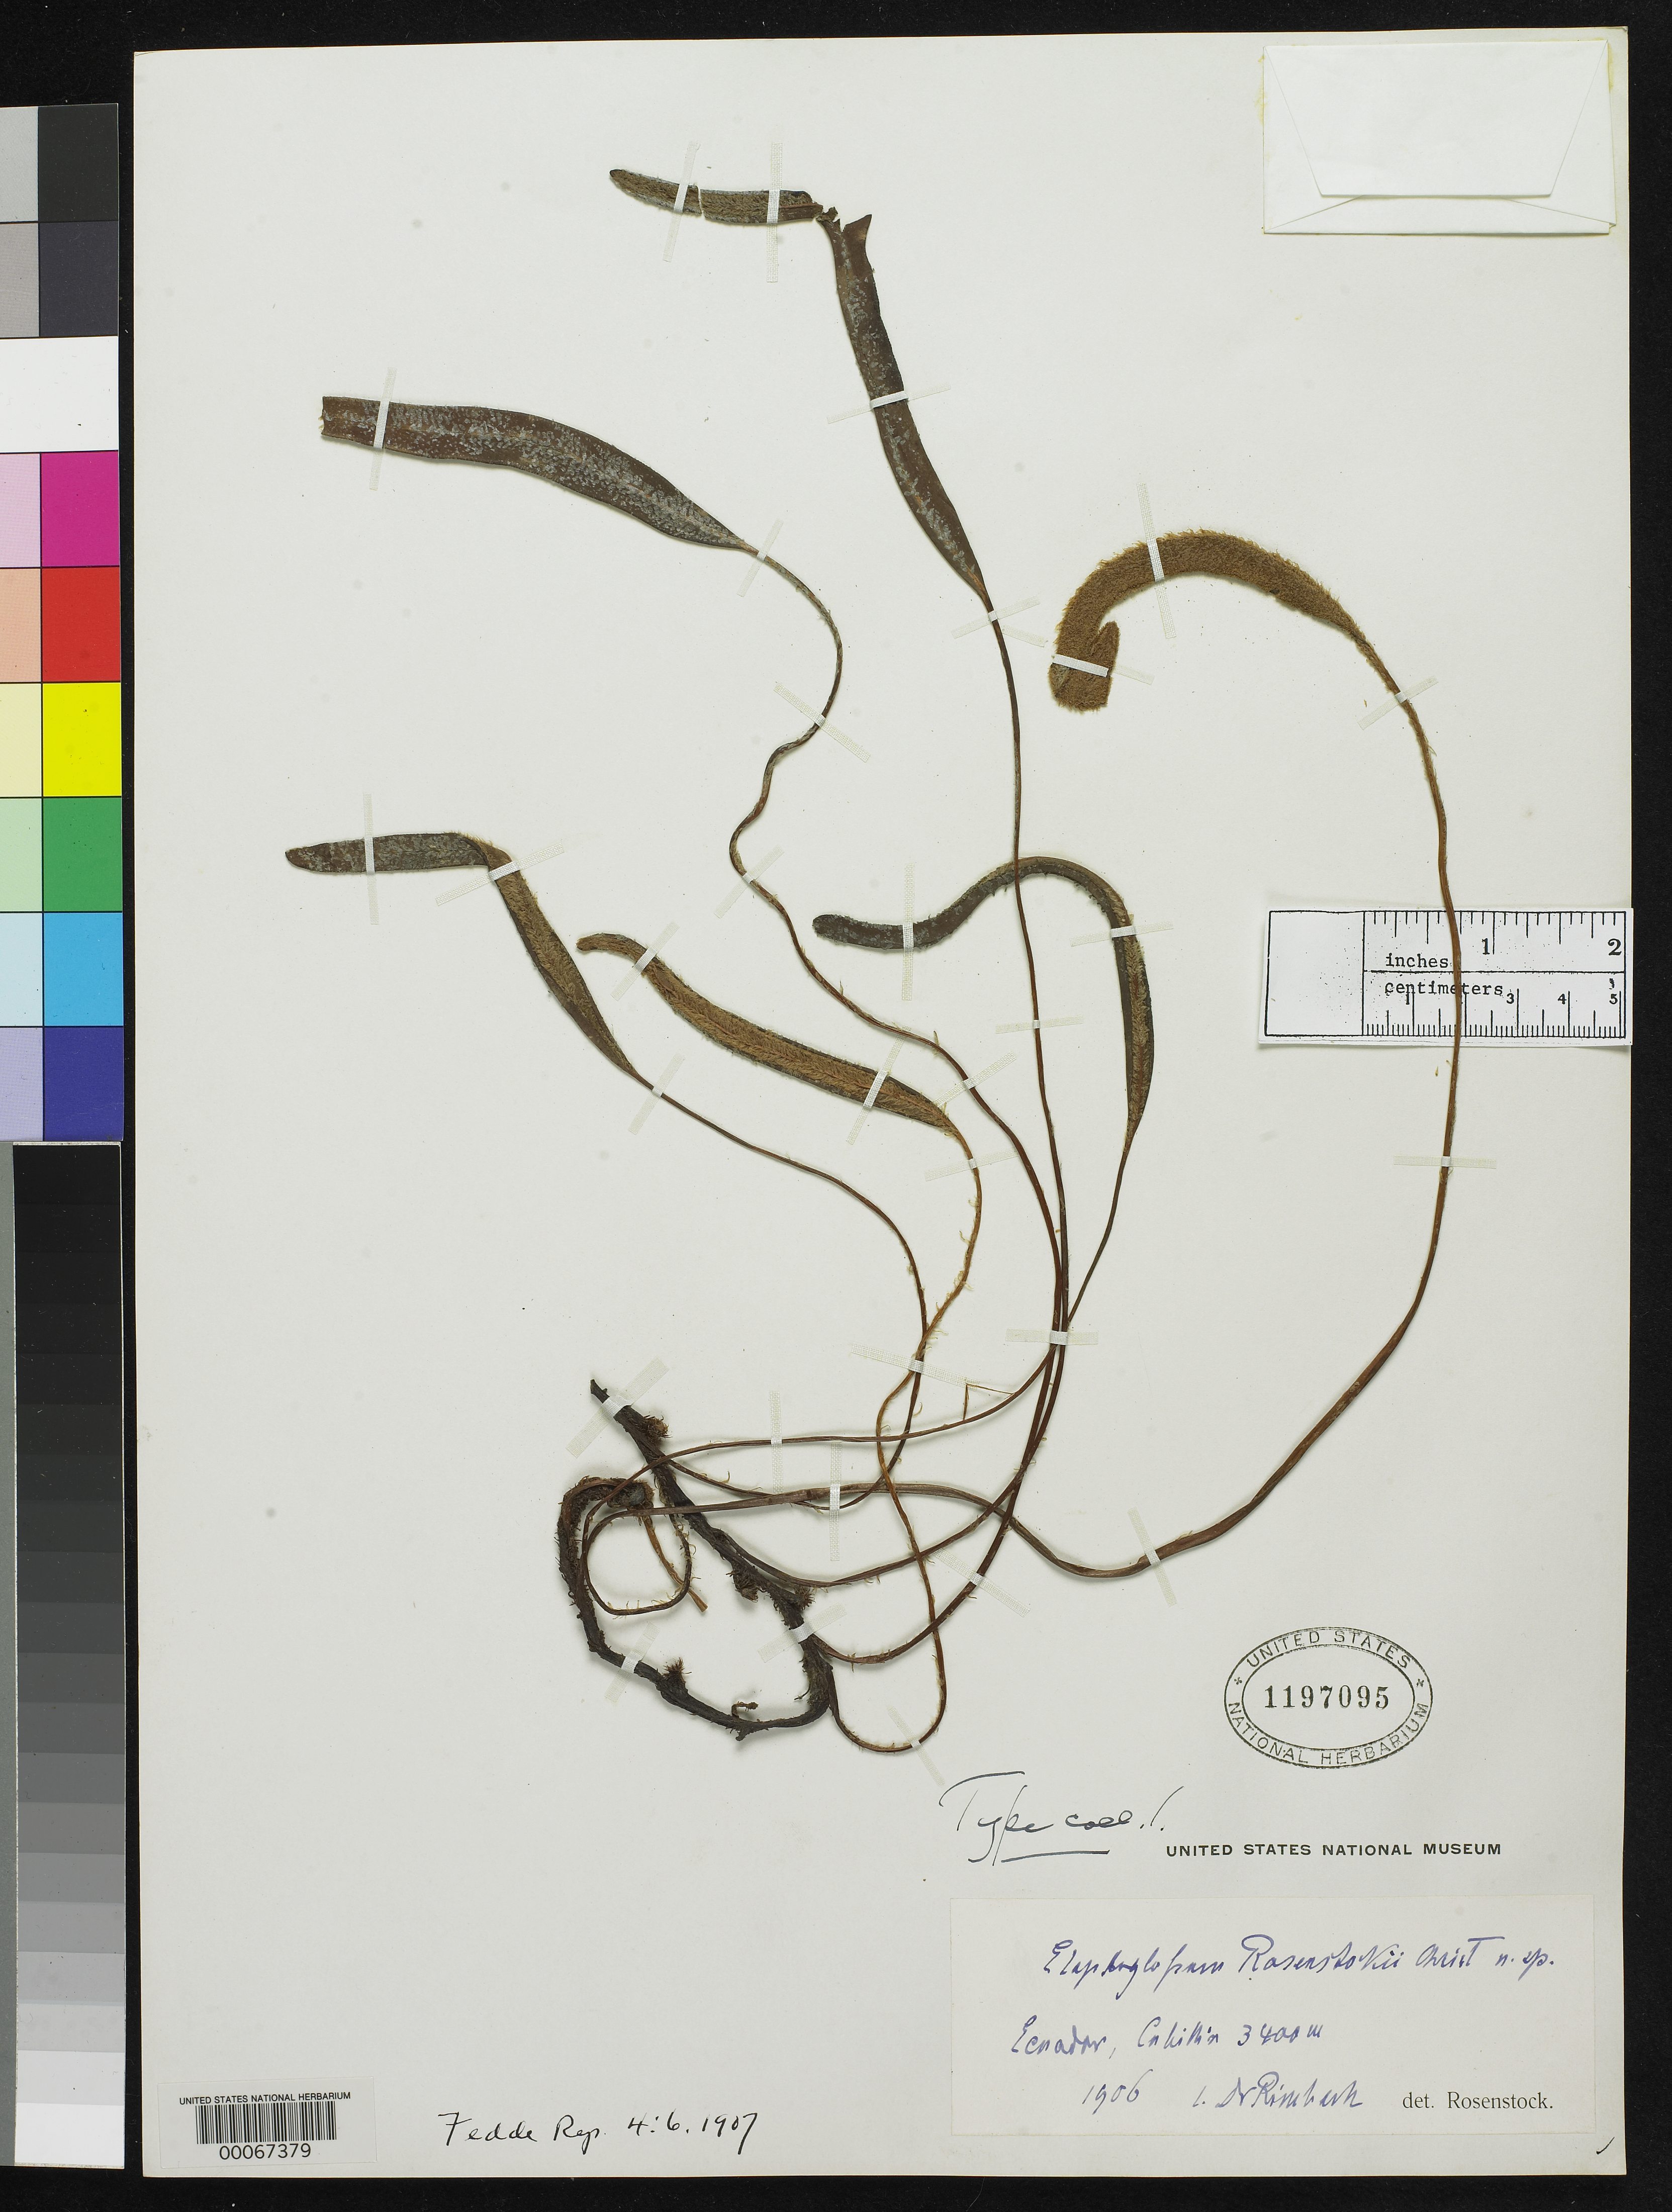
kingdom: Plantae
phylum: Tracheophyta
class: Polypodiopsida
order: Polypodiales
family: Dryopteridaceae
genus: Elaphoglossum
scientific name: Elaphoglossum rosenstockii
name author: Christ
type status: Isotype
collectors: A. Rimbach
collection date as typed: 1906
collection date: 1906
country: Ecuador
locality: Cahiliona.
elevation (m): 3400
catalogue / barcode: US 1197095